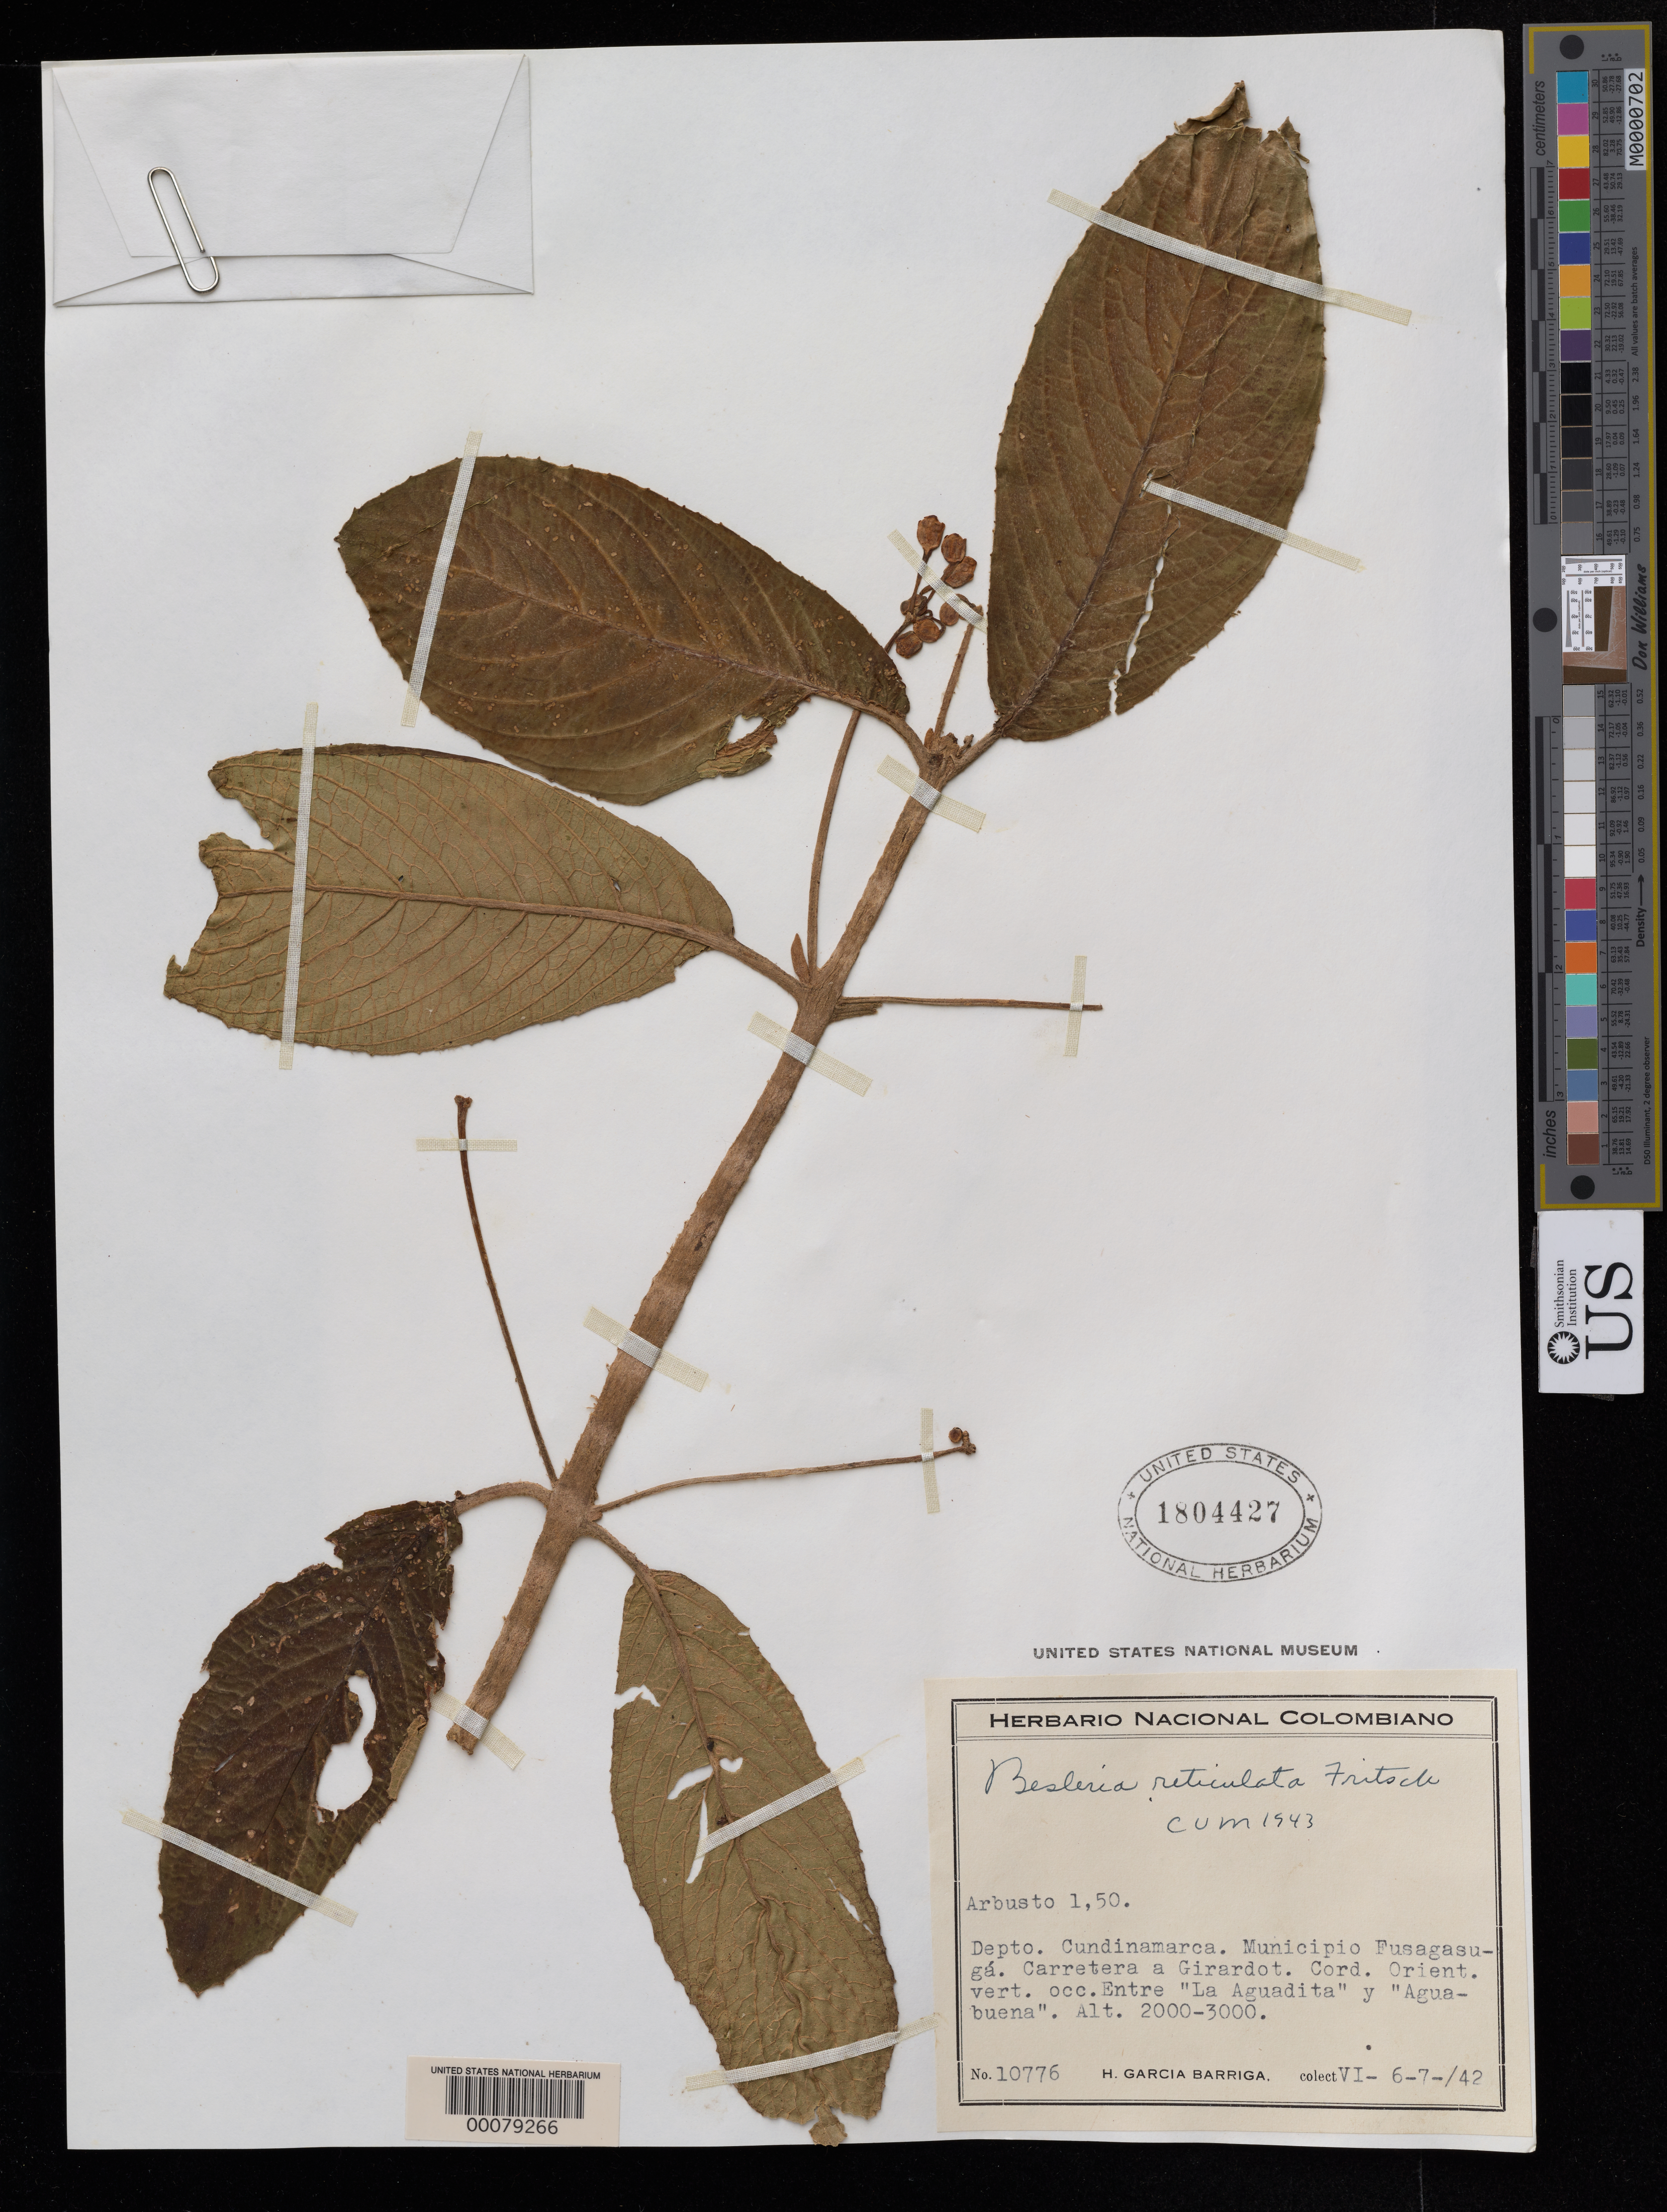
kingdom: Plantae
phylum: Tracheophyta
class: Magnoliopsida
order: Lamiales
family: Gesneriaceae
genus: Besleria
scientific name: Besleria reticulata var. reticulata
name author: Fritsch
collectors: H. García Barriga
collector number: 10776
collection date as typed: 6-7 Jun 1942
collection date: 1942-06-06/1942-06-07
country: Colombia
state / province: Cundinamarca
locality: Municipio Fusagasuga, highway to Girardot, Cord Orient, western slope, between "La Aguadita" and "Aguabuena"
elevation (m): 2000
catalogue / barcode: US 1804427